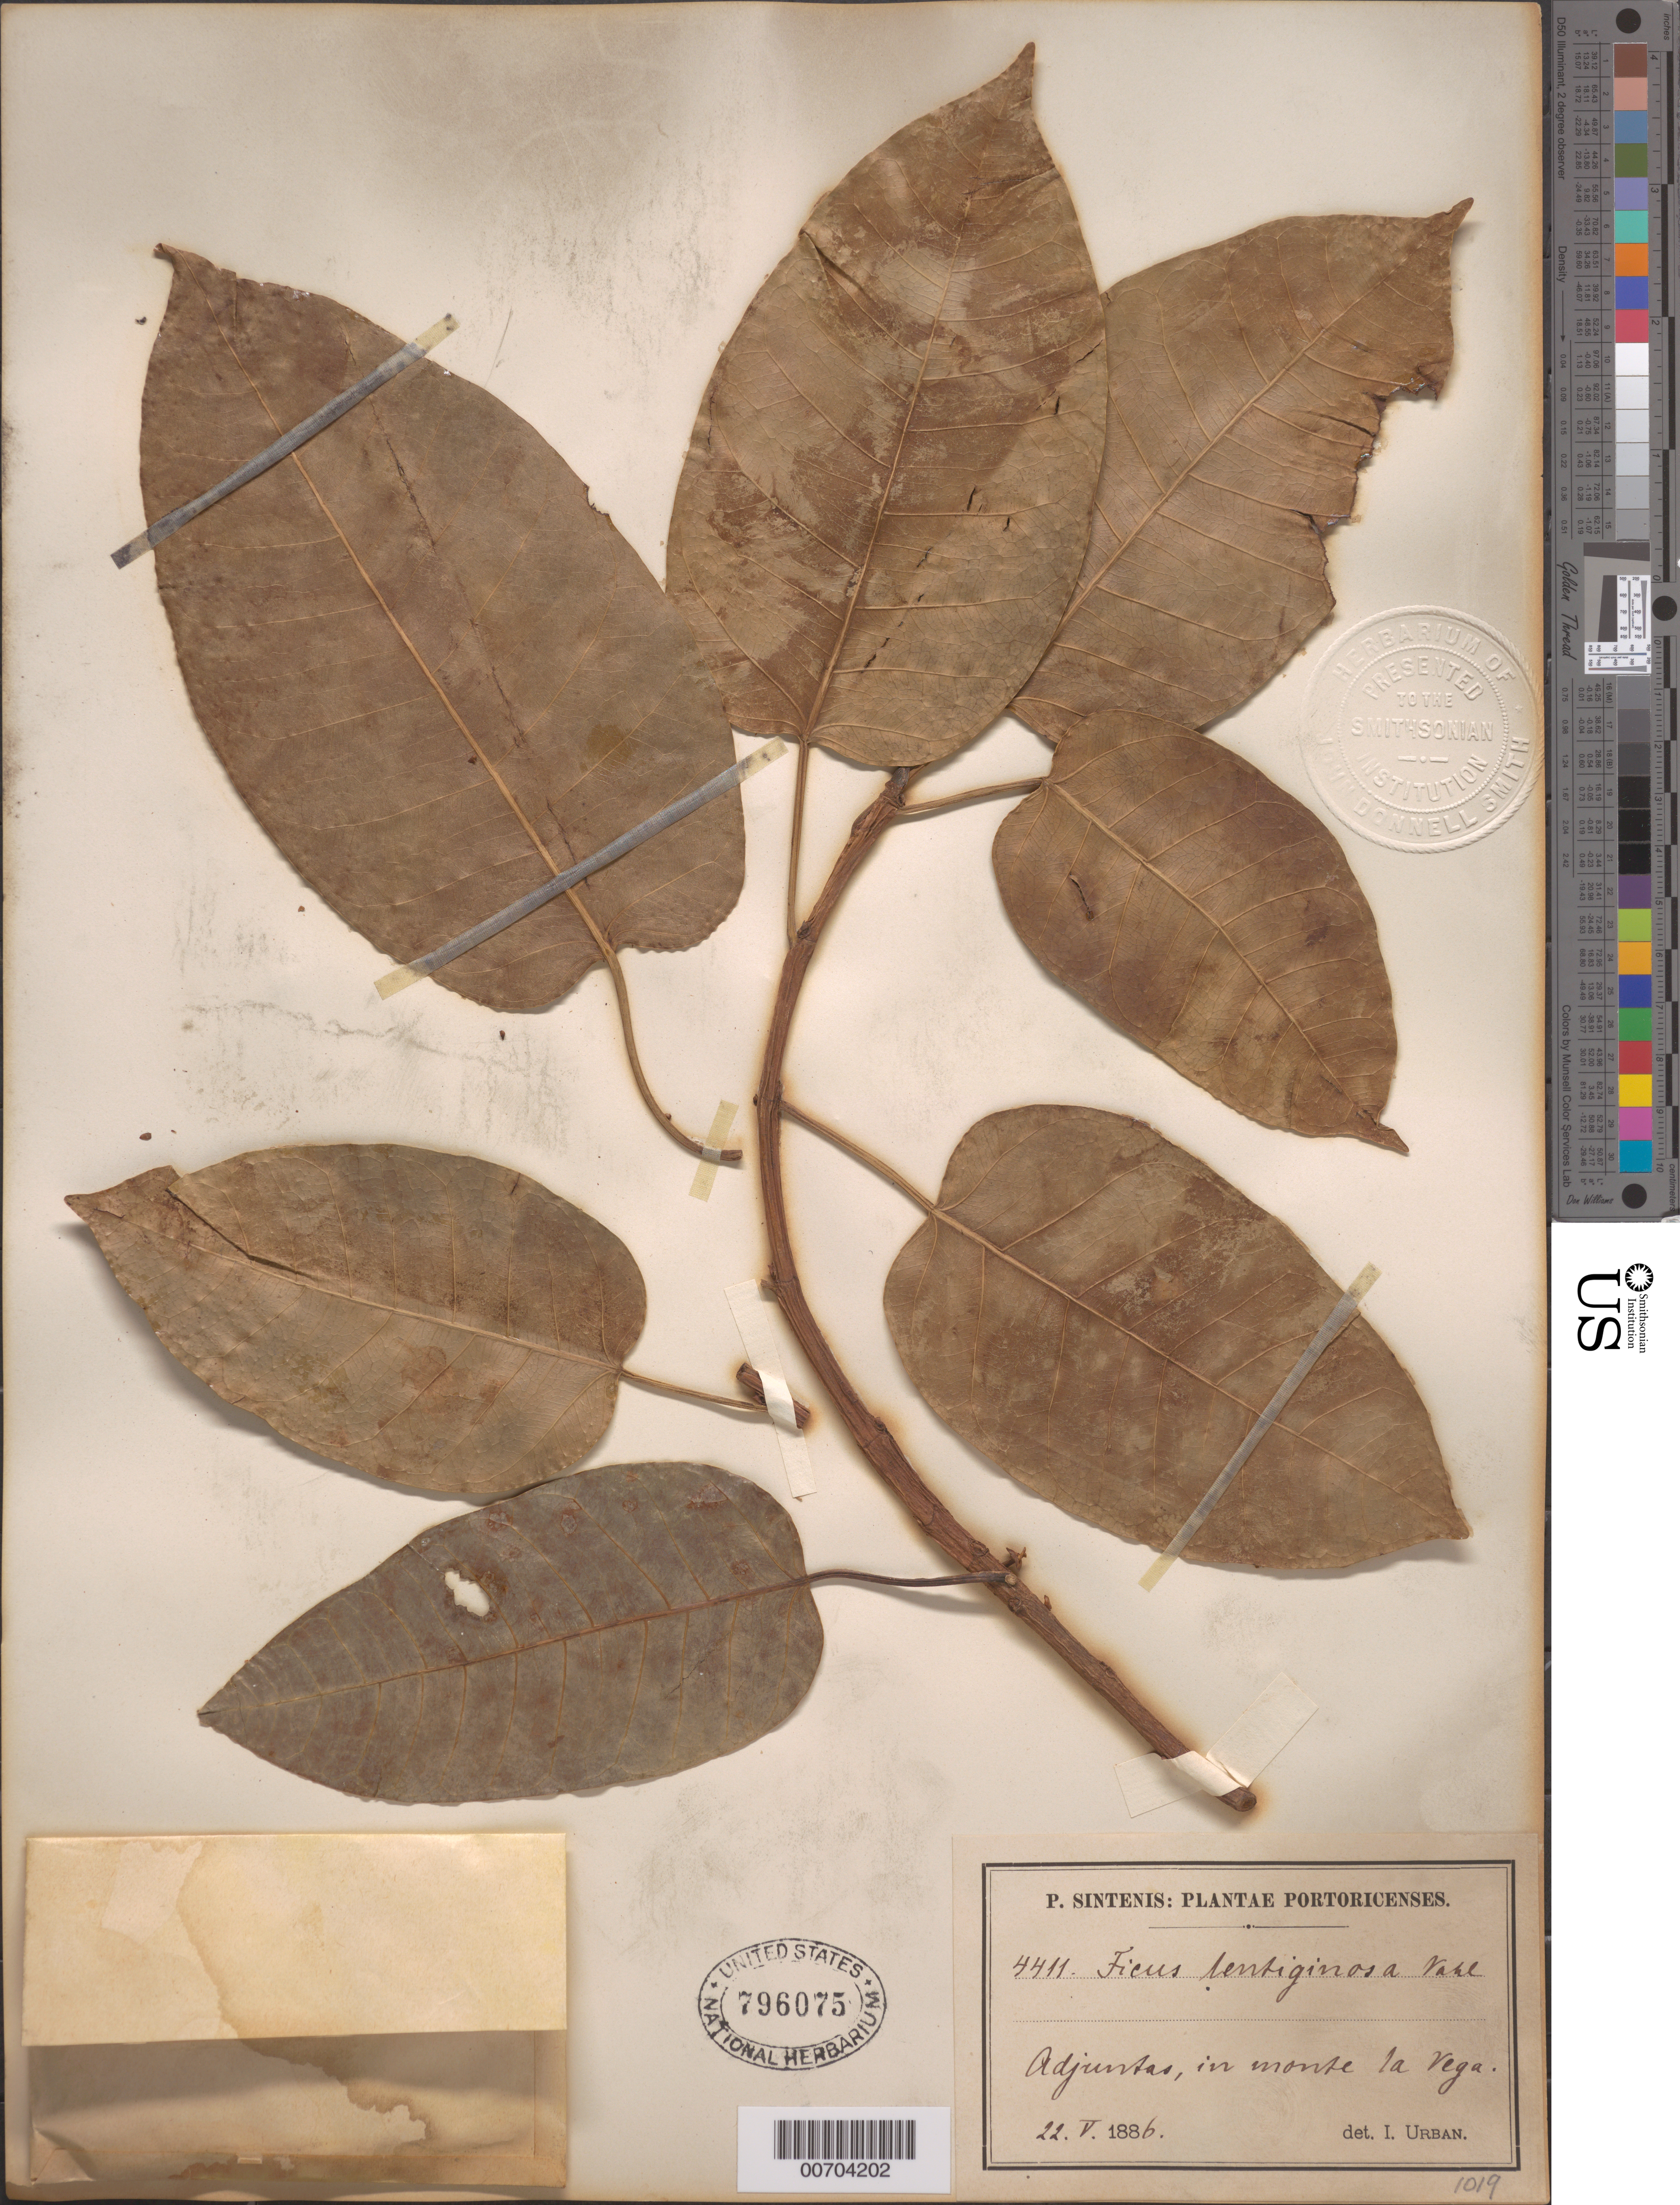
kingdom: Plantae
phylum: Tracheophyta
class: Magnoliopsida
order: Rosales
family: Moraceae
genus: Ficus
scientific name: Ficus lentiginosa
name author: Vahl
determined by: Urban, Ignatz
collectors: P. Sintenis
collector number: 4411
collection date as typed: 22 May 1886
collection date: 1886-05-22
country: Puerto Rico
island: Greater Antilles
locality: Adjuntas, in monte la Vega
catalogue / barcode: US 796075